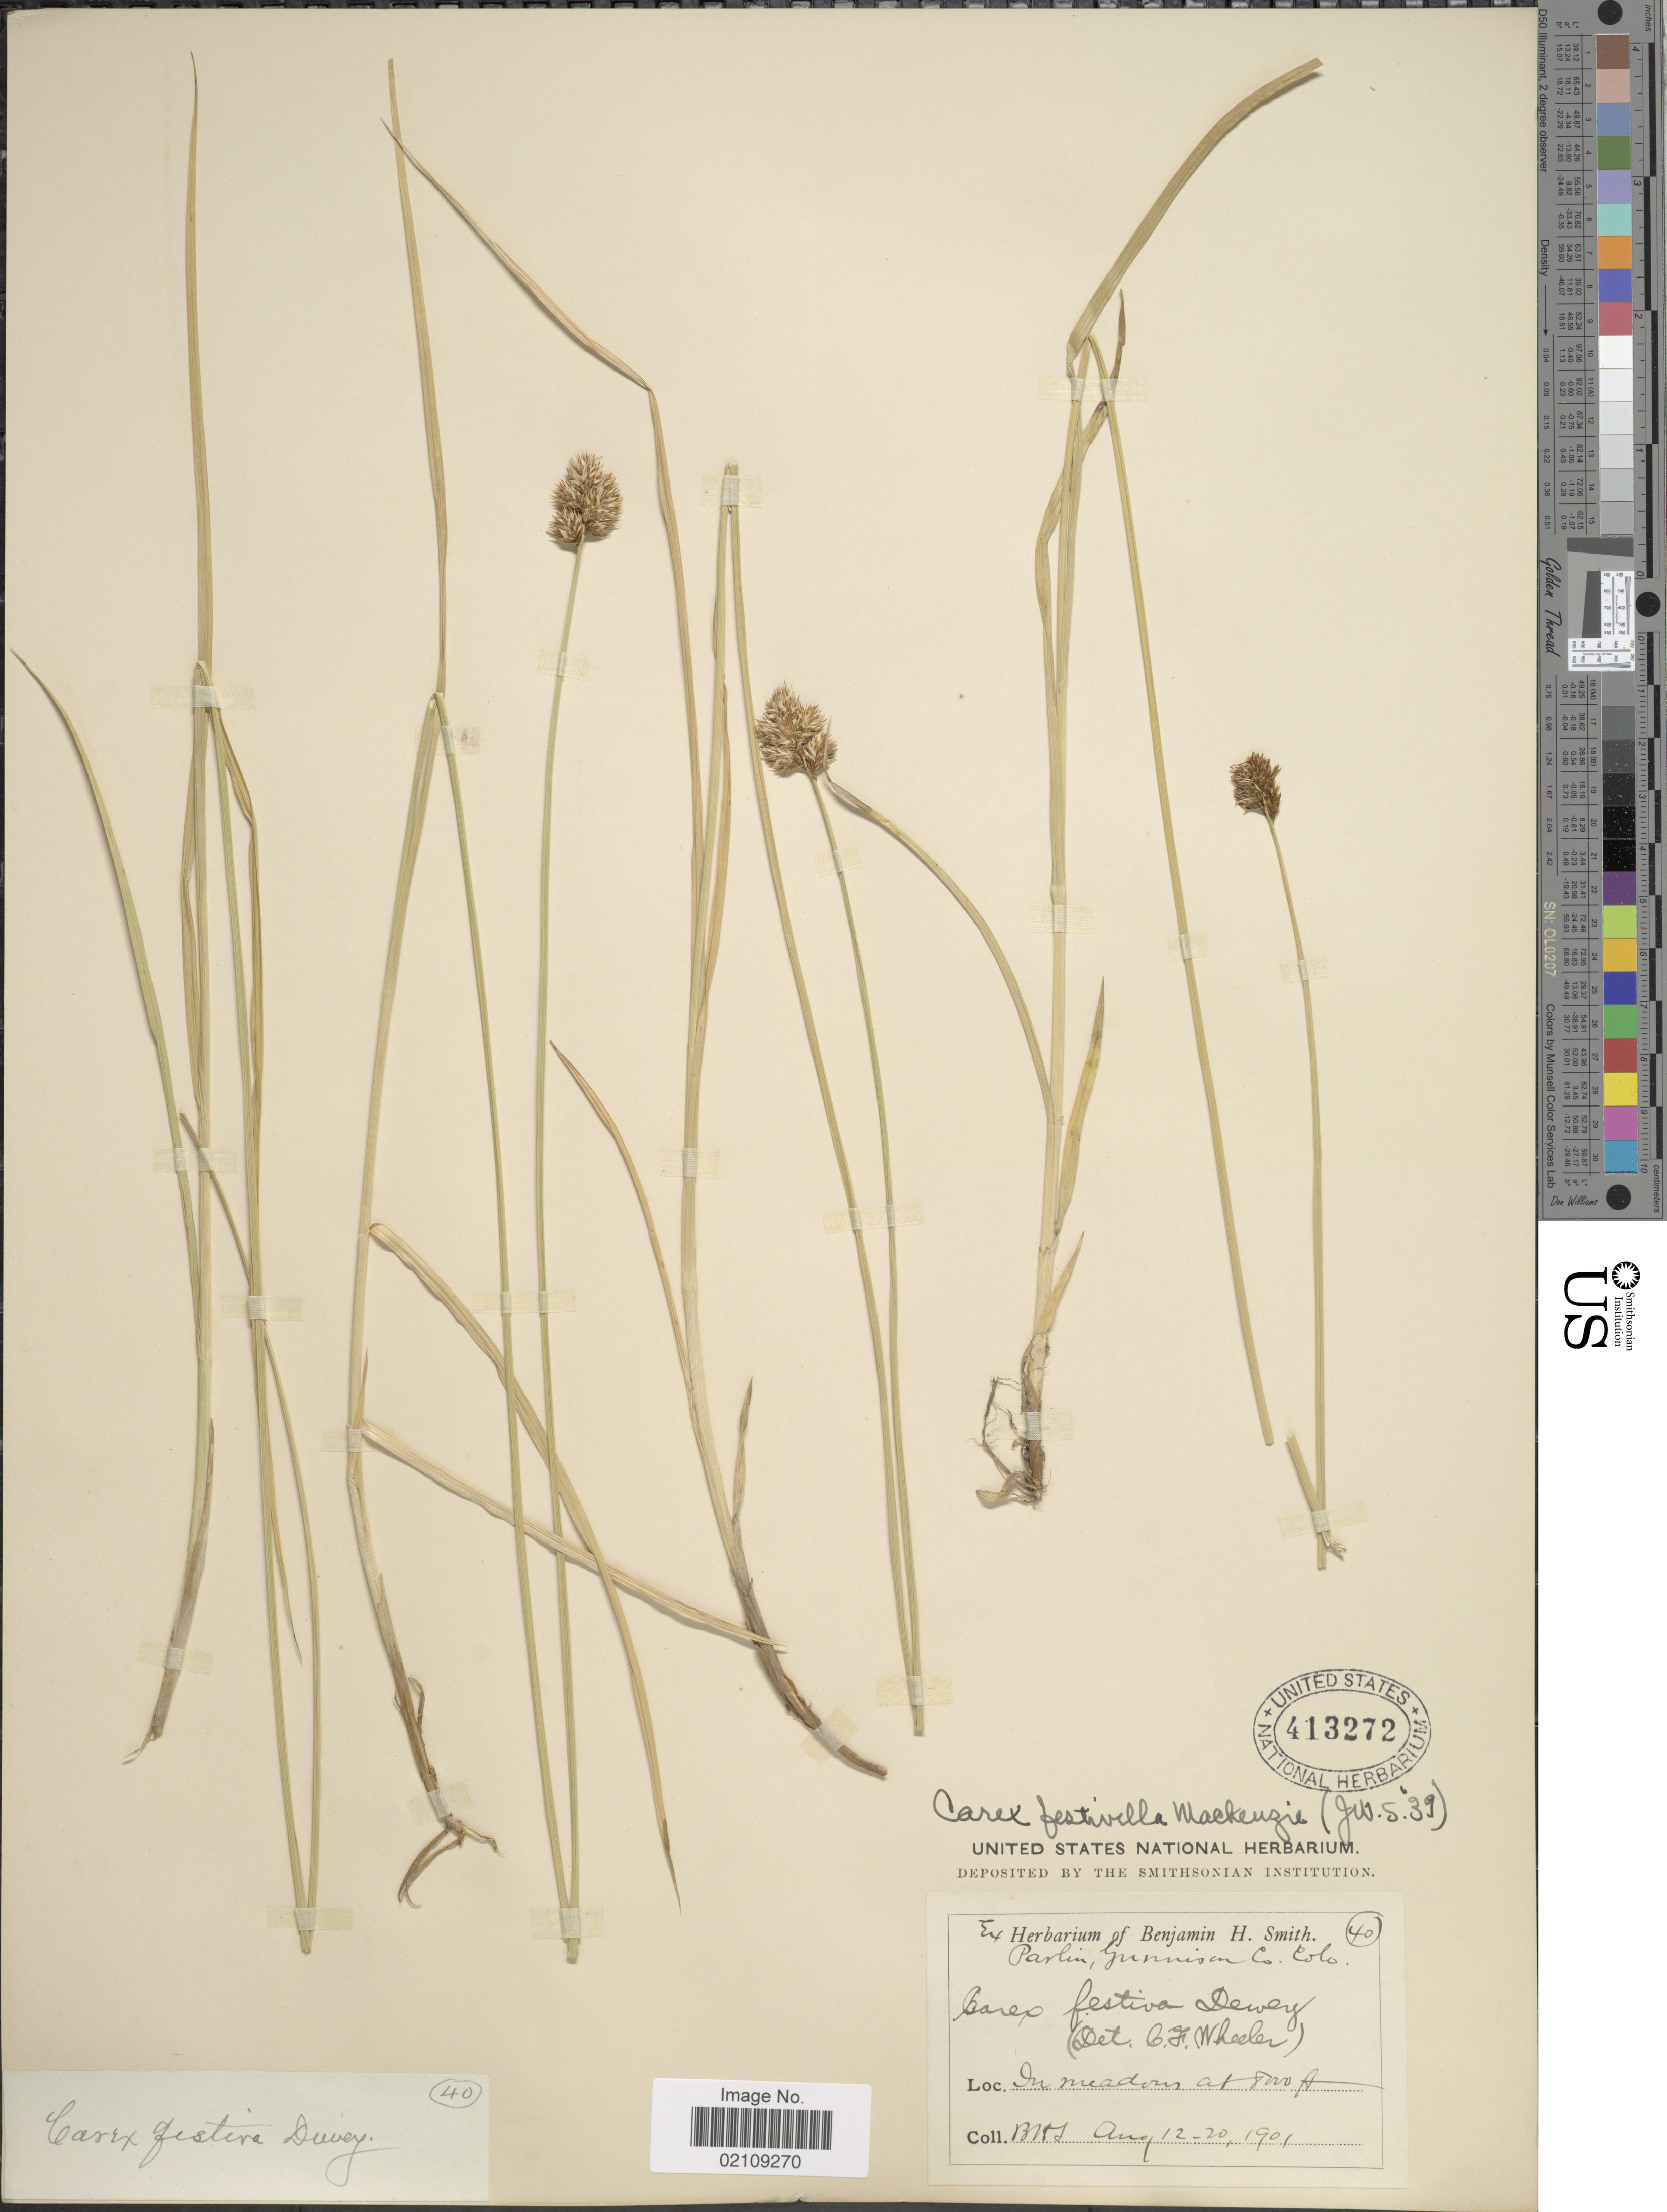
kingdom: Plantae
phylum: Tracheophyta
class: Liliopsida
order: Poales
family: Cyperaceae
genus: Carex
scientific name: Carex microptera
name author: Mack.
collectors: B. H. Smith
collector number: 40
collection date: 1901-12-20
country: United States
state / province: Colorado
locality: Parlin, Gunnison Co, In meadows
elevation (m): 2438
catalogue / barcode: US 413272